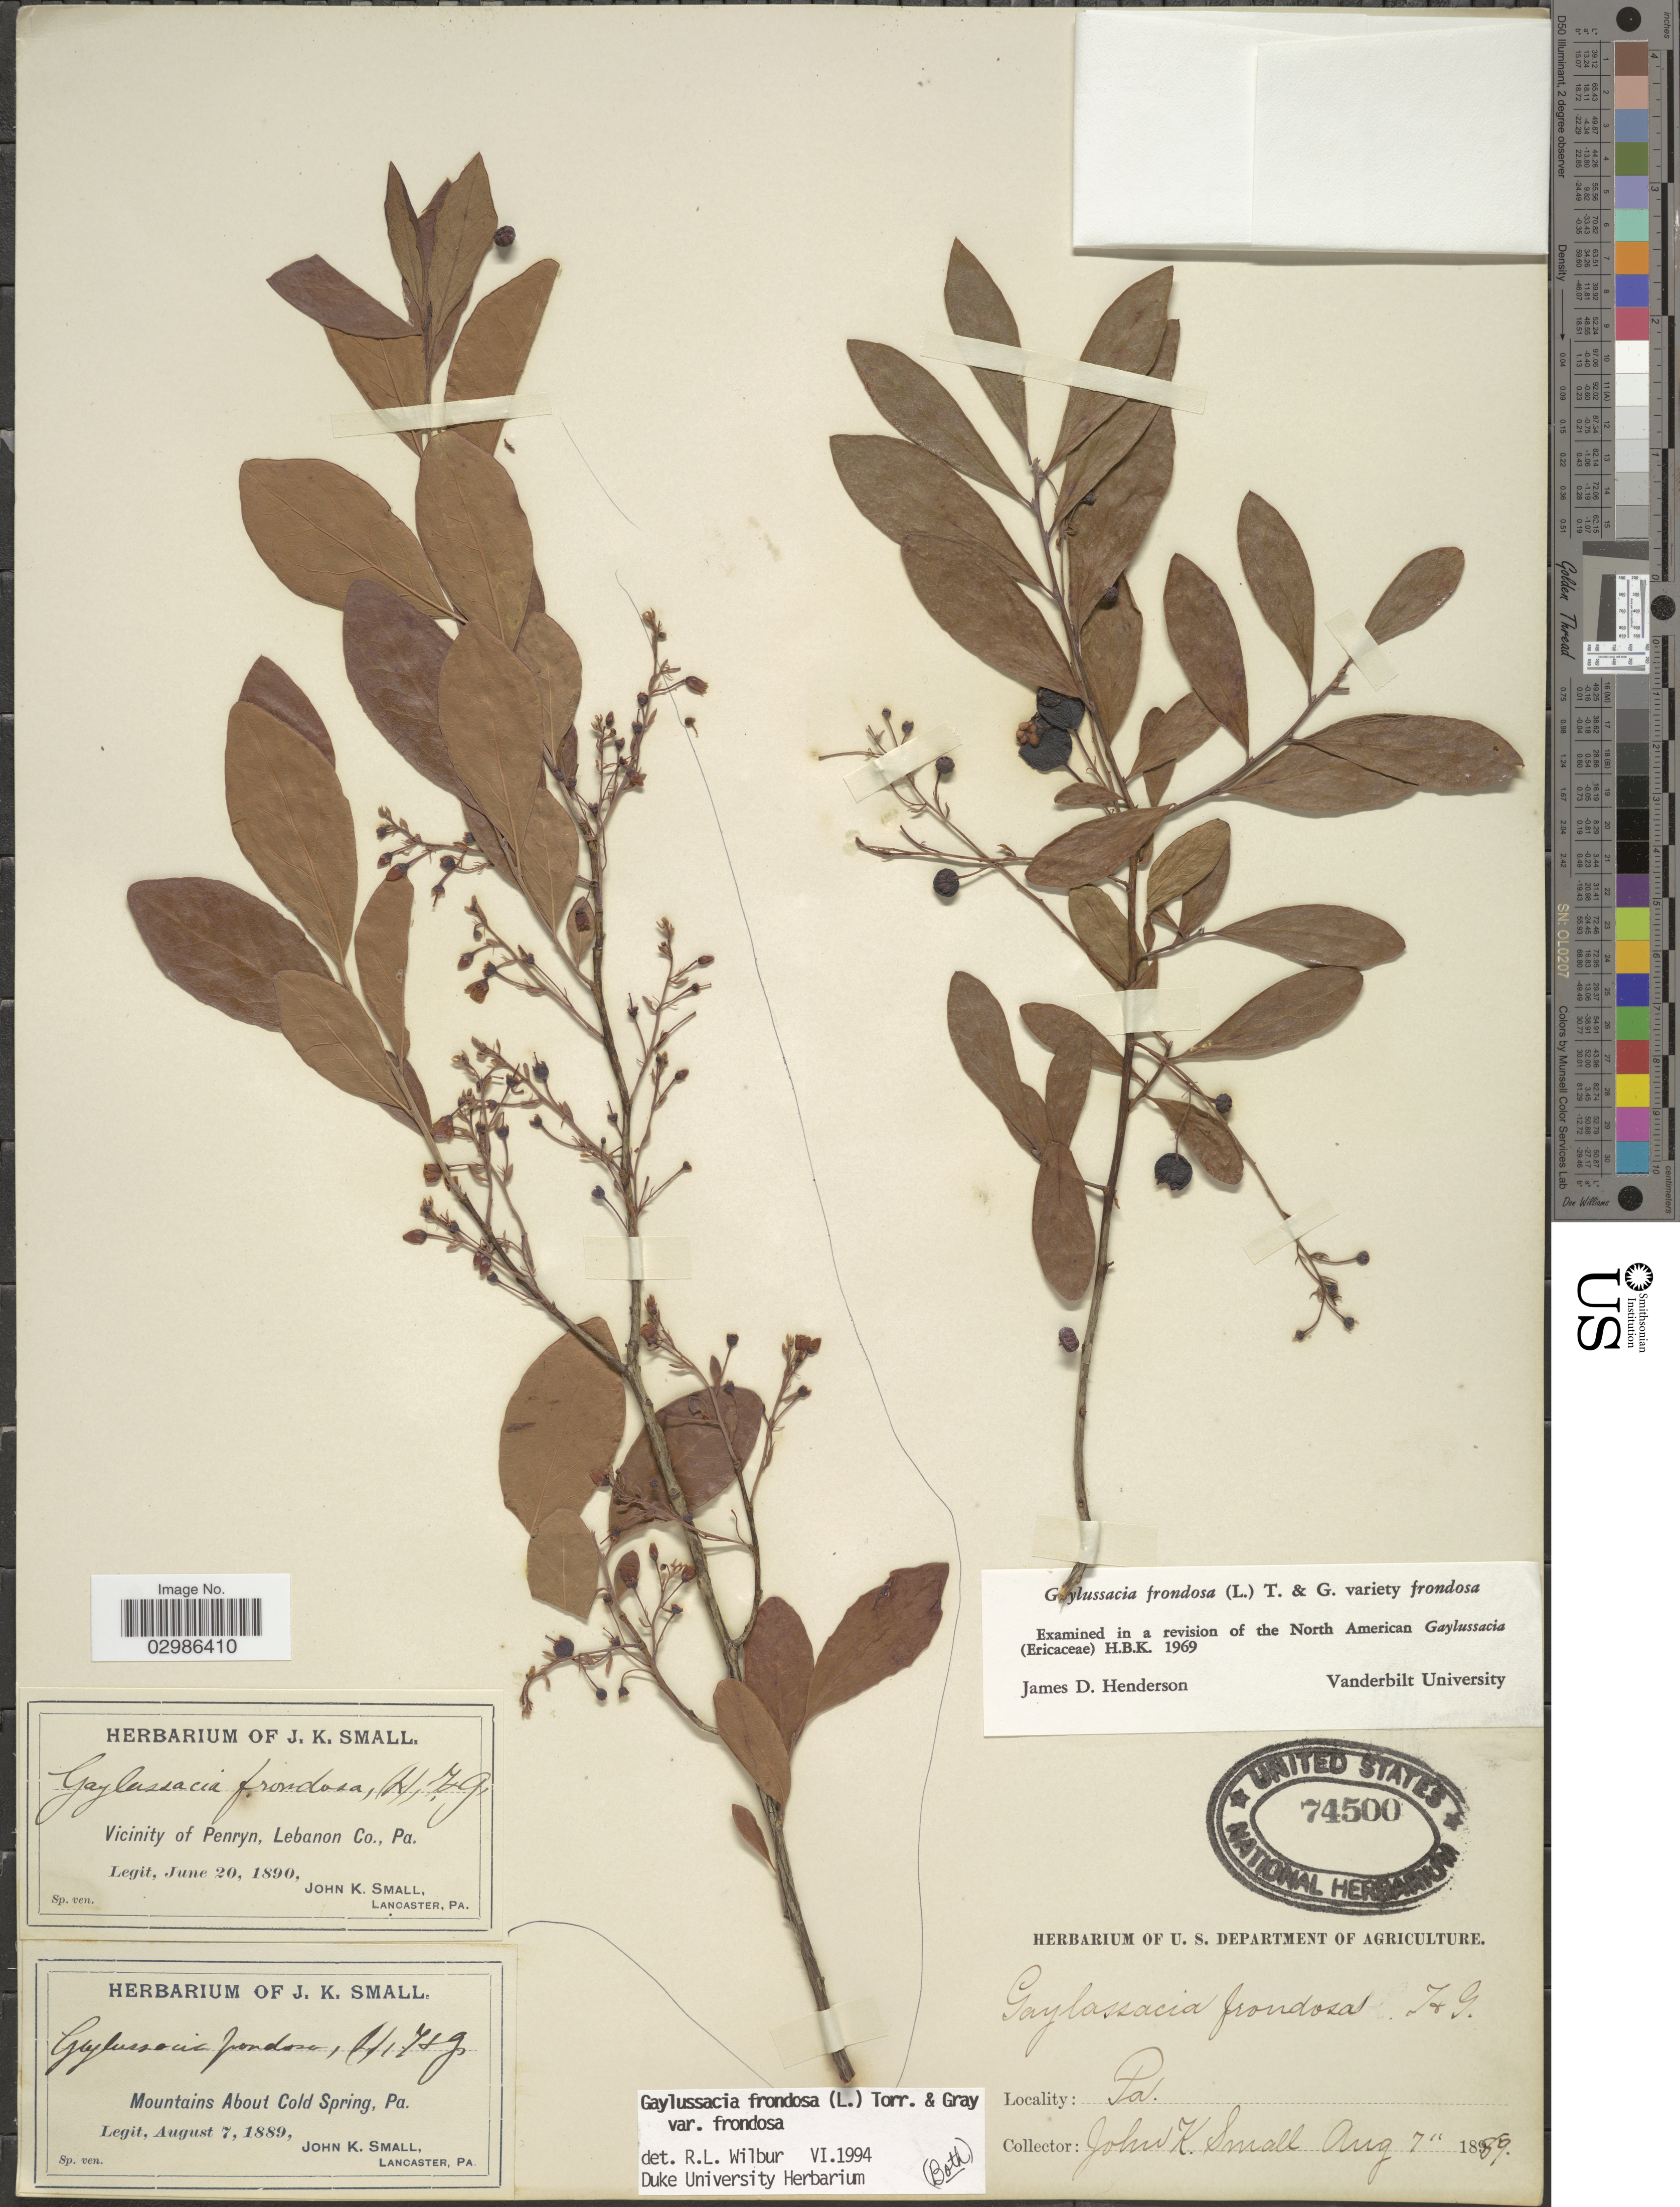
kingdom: Plantae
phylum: Tracheophyta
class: Magnoliopsida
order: Ericales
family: Ericaceae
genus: Gaylussacia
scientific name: Gaylussacia frondosa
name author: (L.) Torr. & A. Gray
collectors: J. K. Small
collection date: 1890-06-20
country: United States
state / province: Pennsylvania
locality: Vicinity of Penryn, Lebanon Co.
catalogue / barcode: US 74500